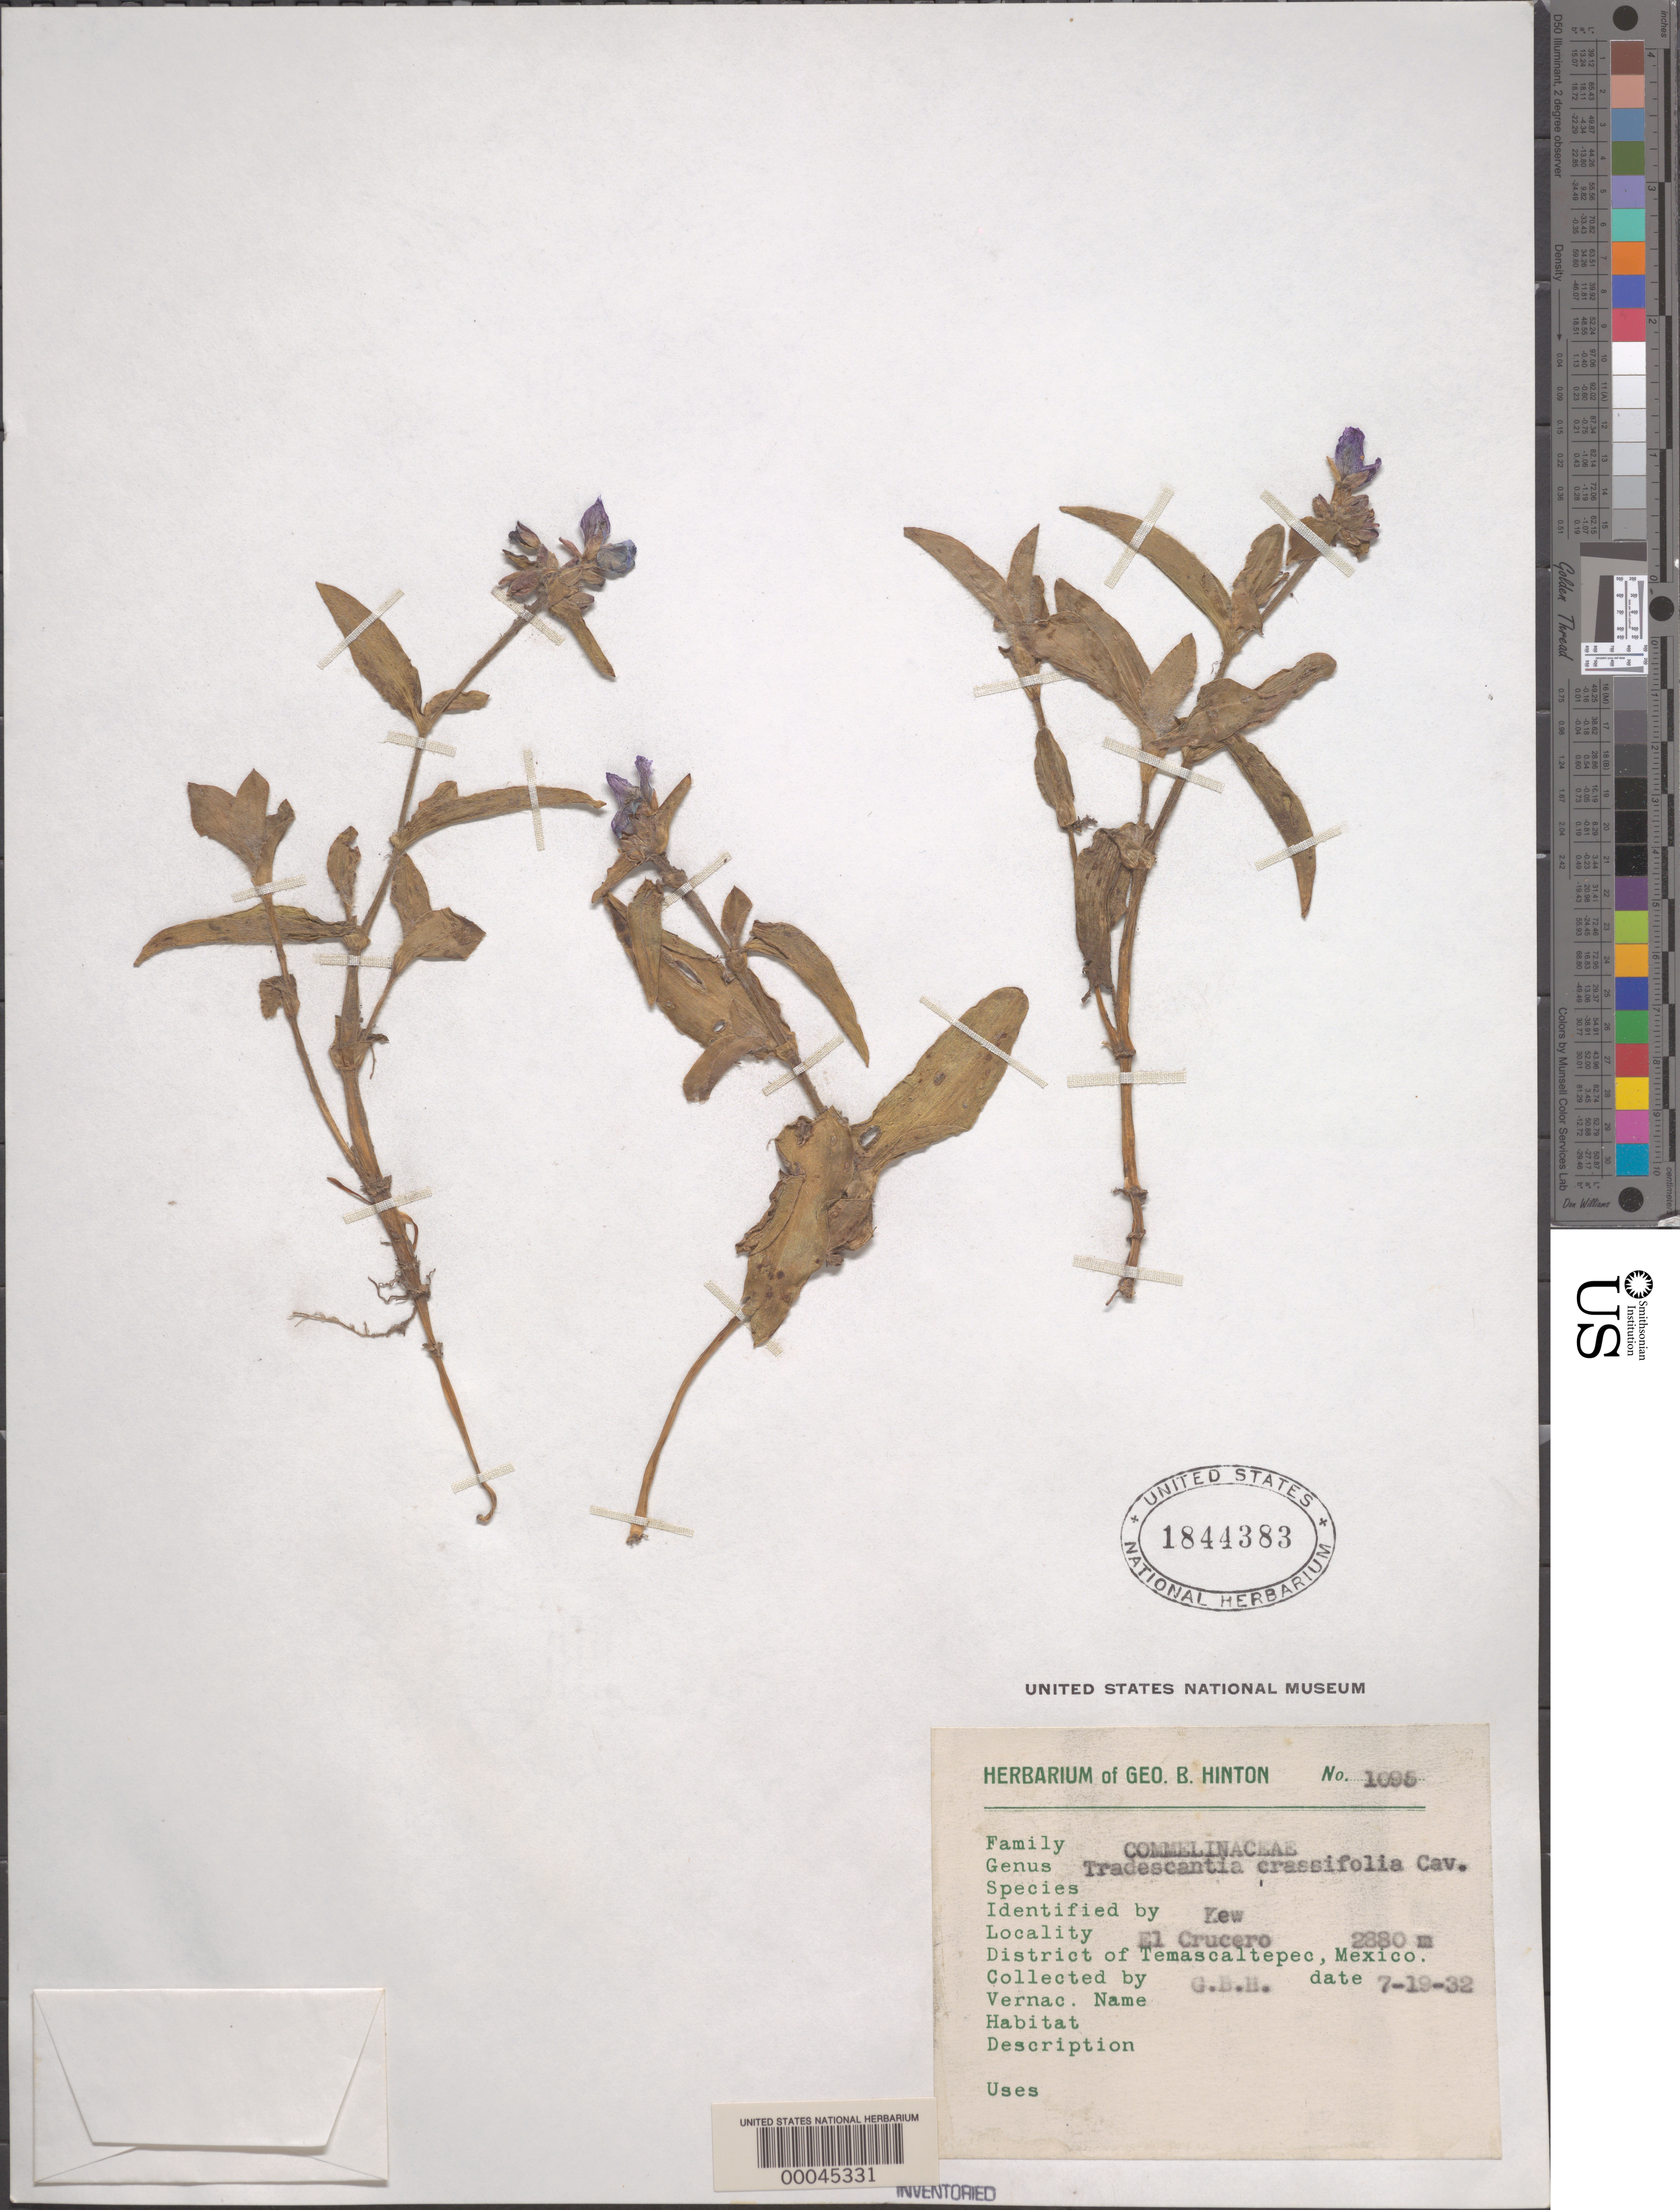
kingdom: Plantae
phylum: Tracheophyta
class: Liliopsida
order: Commelinales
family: Commelinaceae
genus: Tradescantia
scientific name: Tradescantia crassifolia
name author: Cav.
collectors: G. B. Hinton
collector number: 1095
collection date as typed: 19 Jul 1932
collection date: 1932-07-19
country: Mexico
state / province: México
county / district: Temascaltepec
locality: El Crucero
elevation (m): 2880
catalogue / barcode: US 1844383